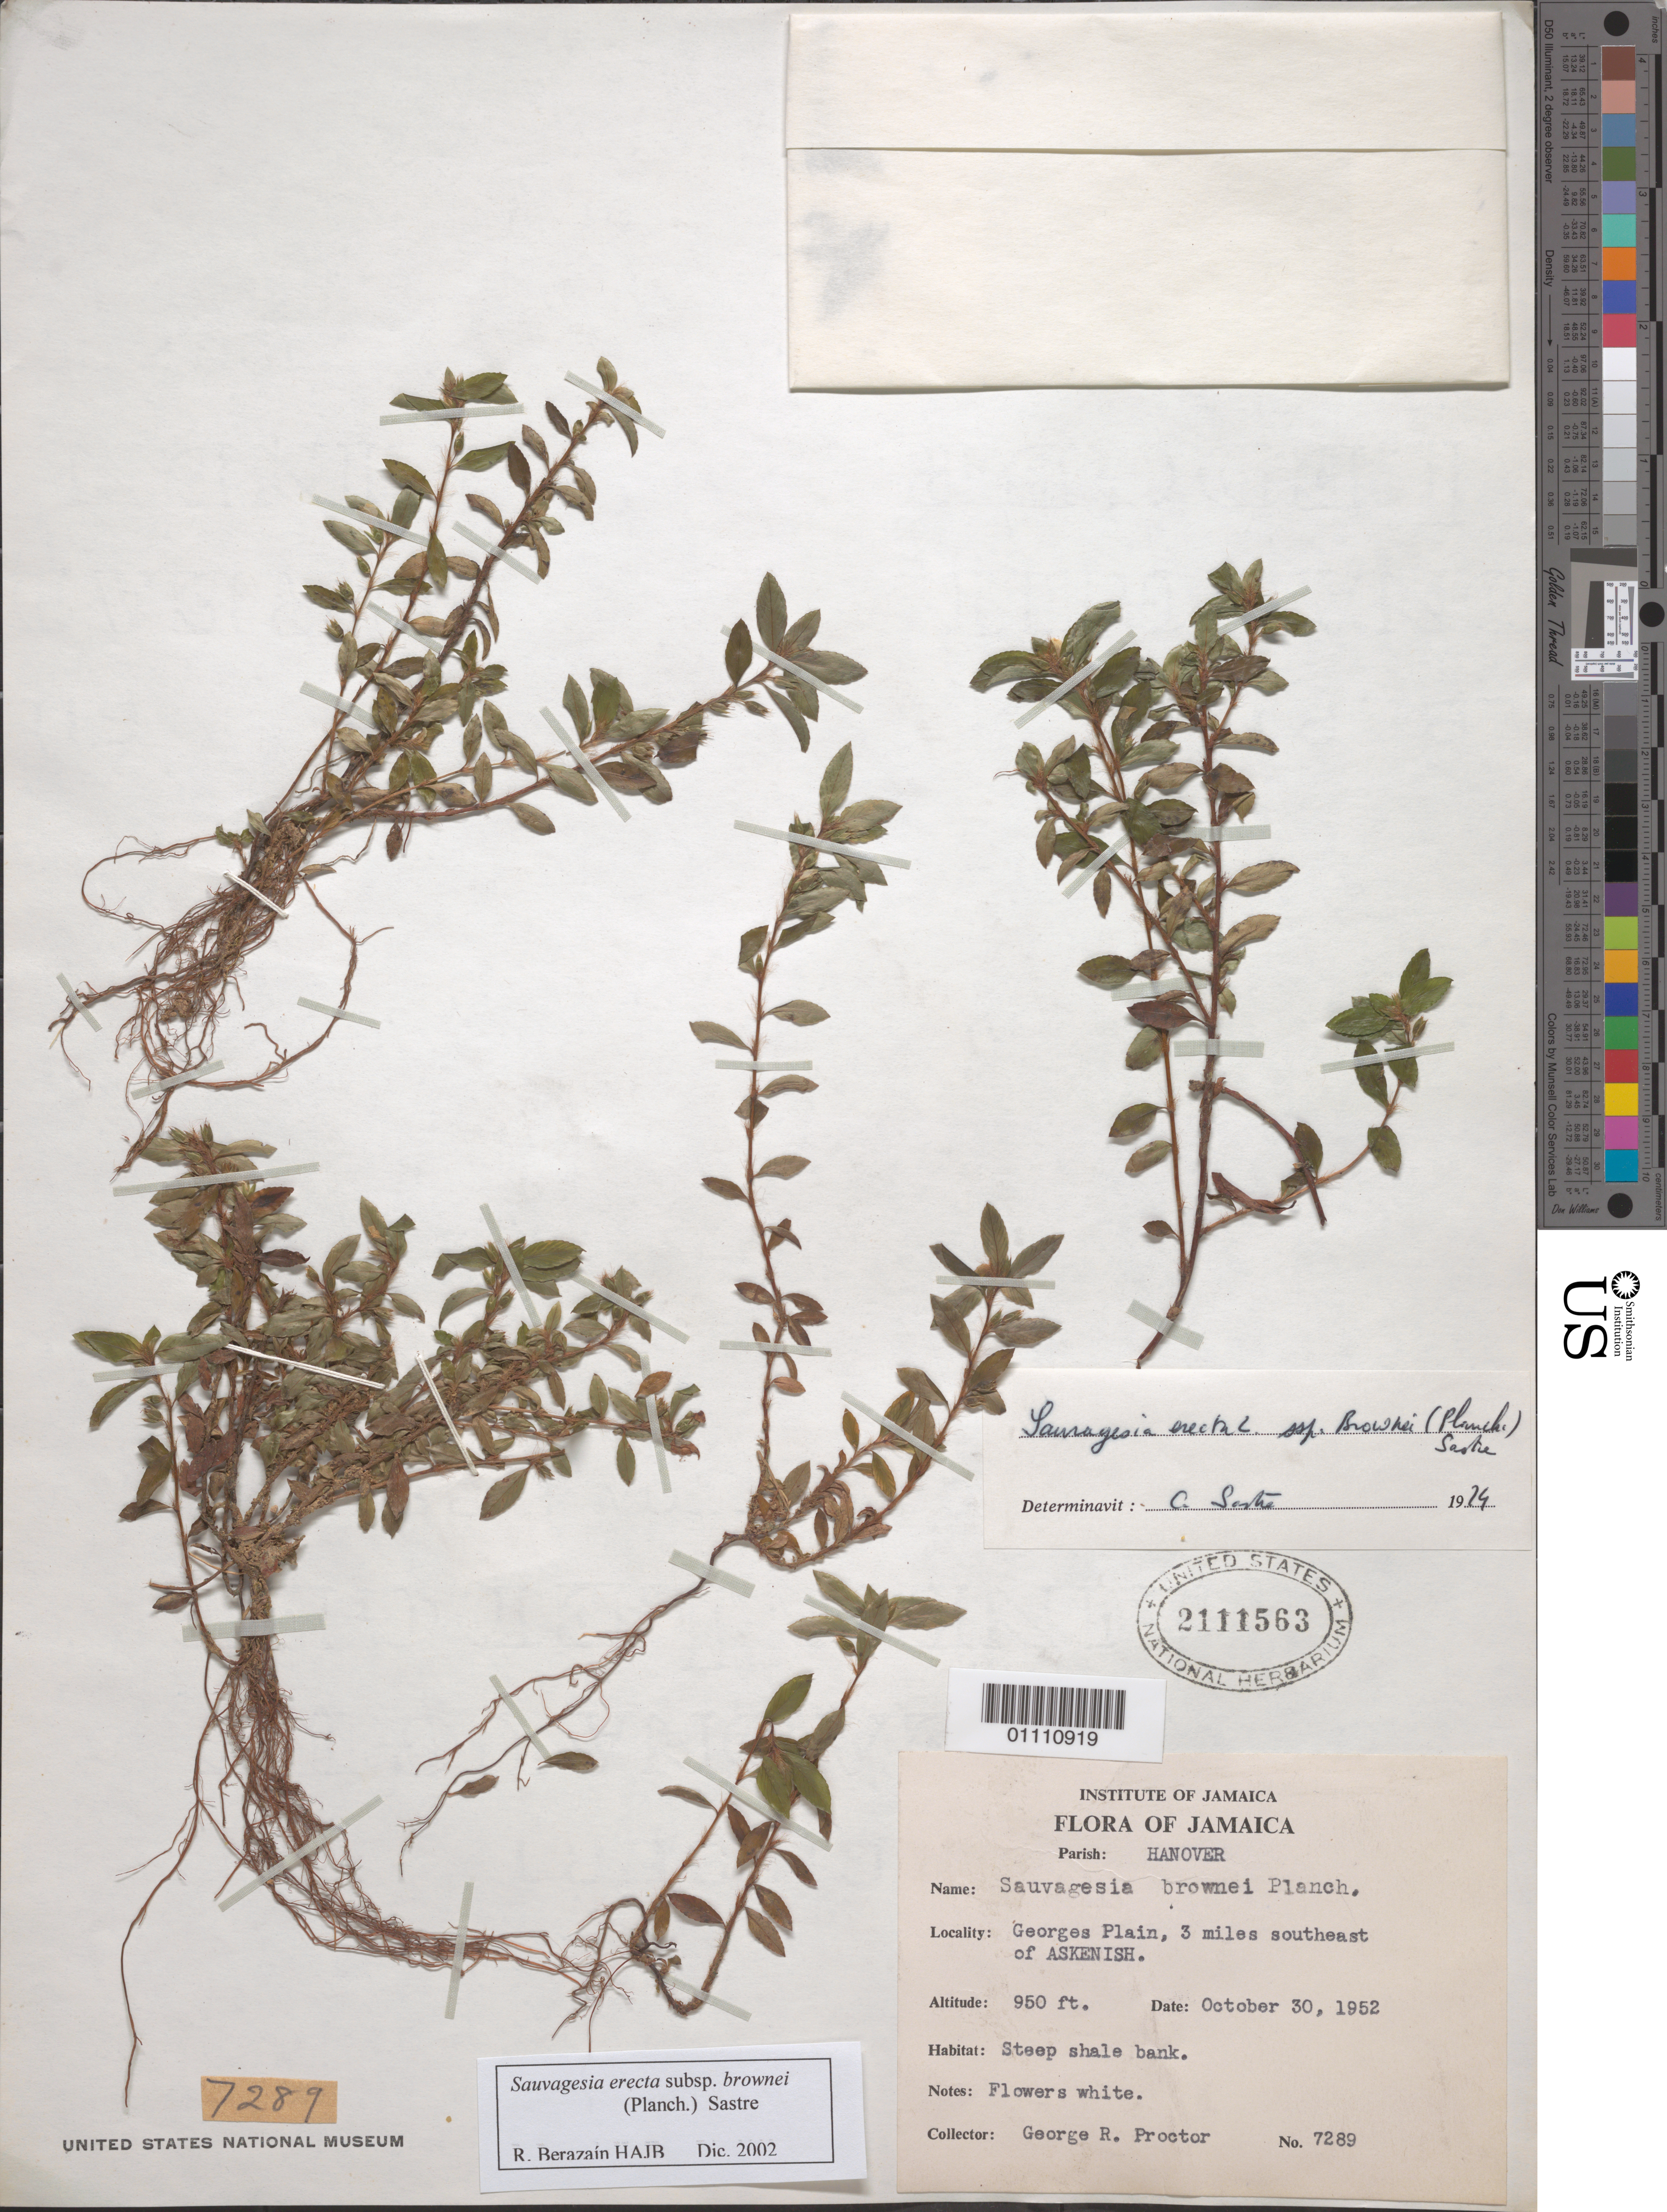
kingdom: Plantae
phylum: Tracheophyta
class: Magnoliopsida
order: Malpighiales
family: Ochnaceae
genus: Sauvagesia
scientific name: Sauvagesia erecta subsp. brownei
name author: (Planch.) Sastre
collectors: G. R. Proctor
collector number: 7289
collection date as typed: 30 Oct 1952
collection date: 1952-10-30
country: Jamaica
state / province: Hanover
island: Jamaica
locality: Georges Plain, 3 miles southeast of Askenish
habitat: steep shale bank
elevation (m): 290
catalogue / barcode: US 2111563